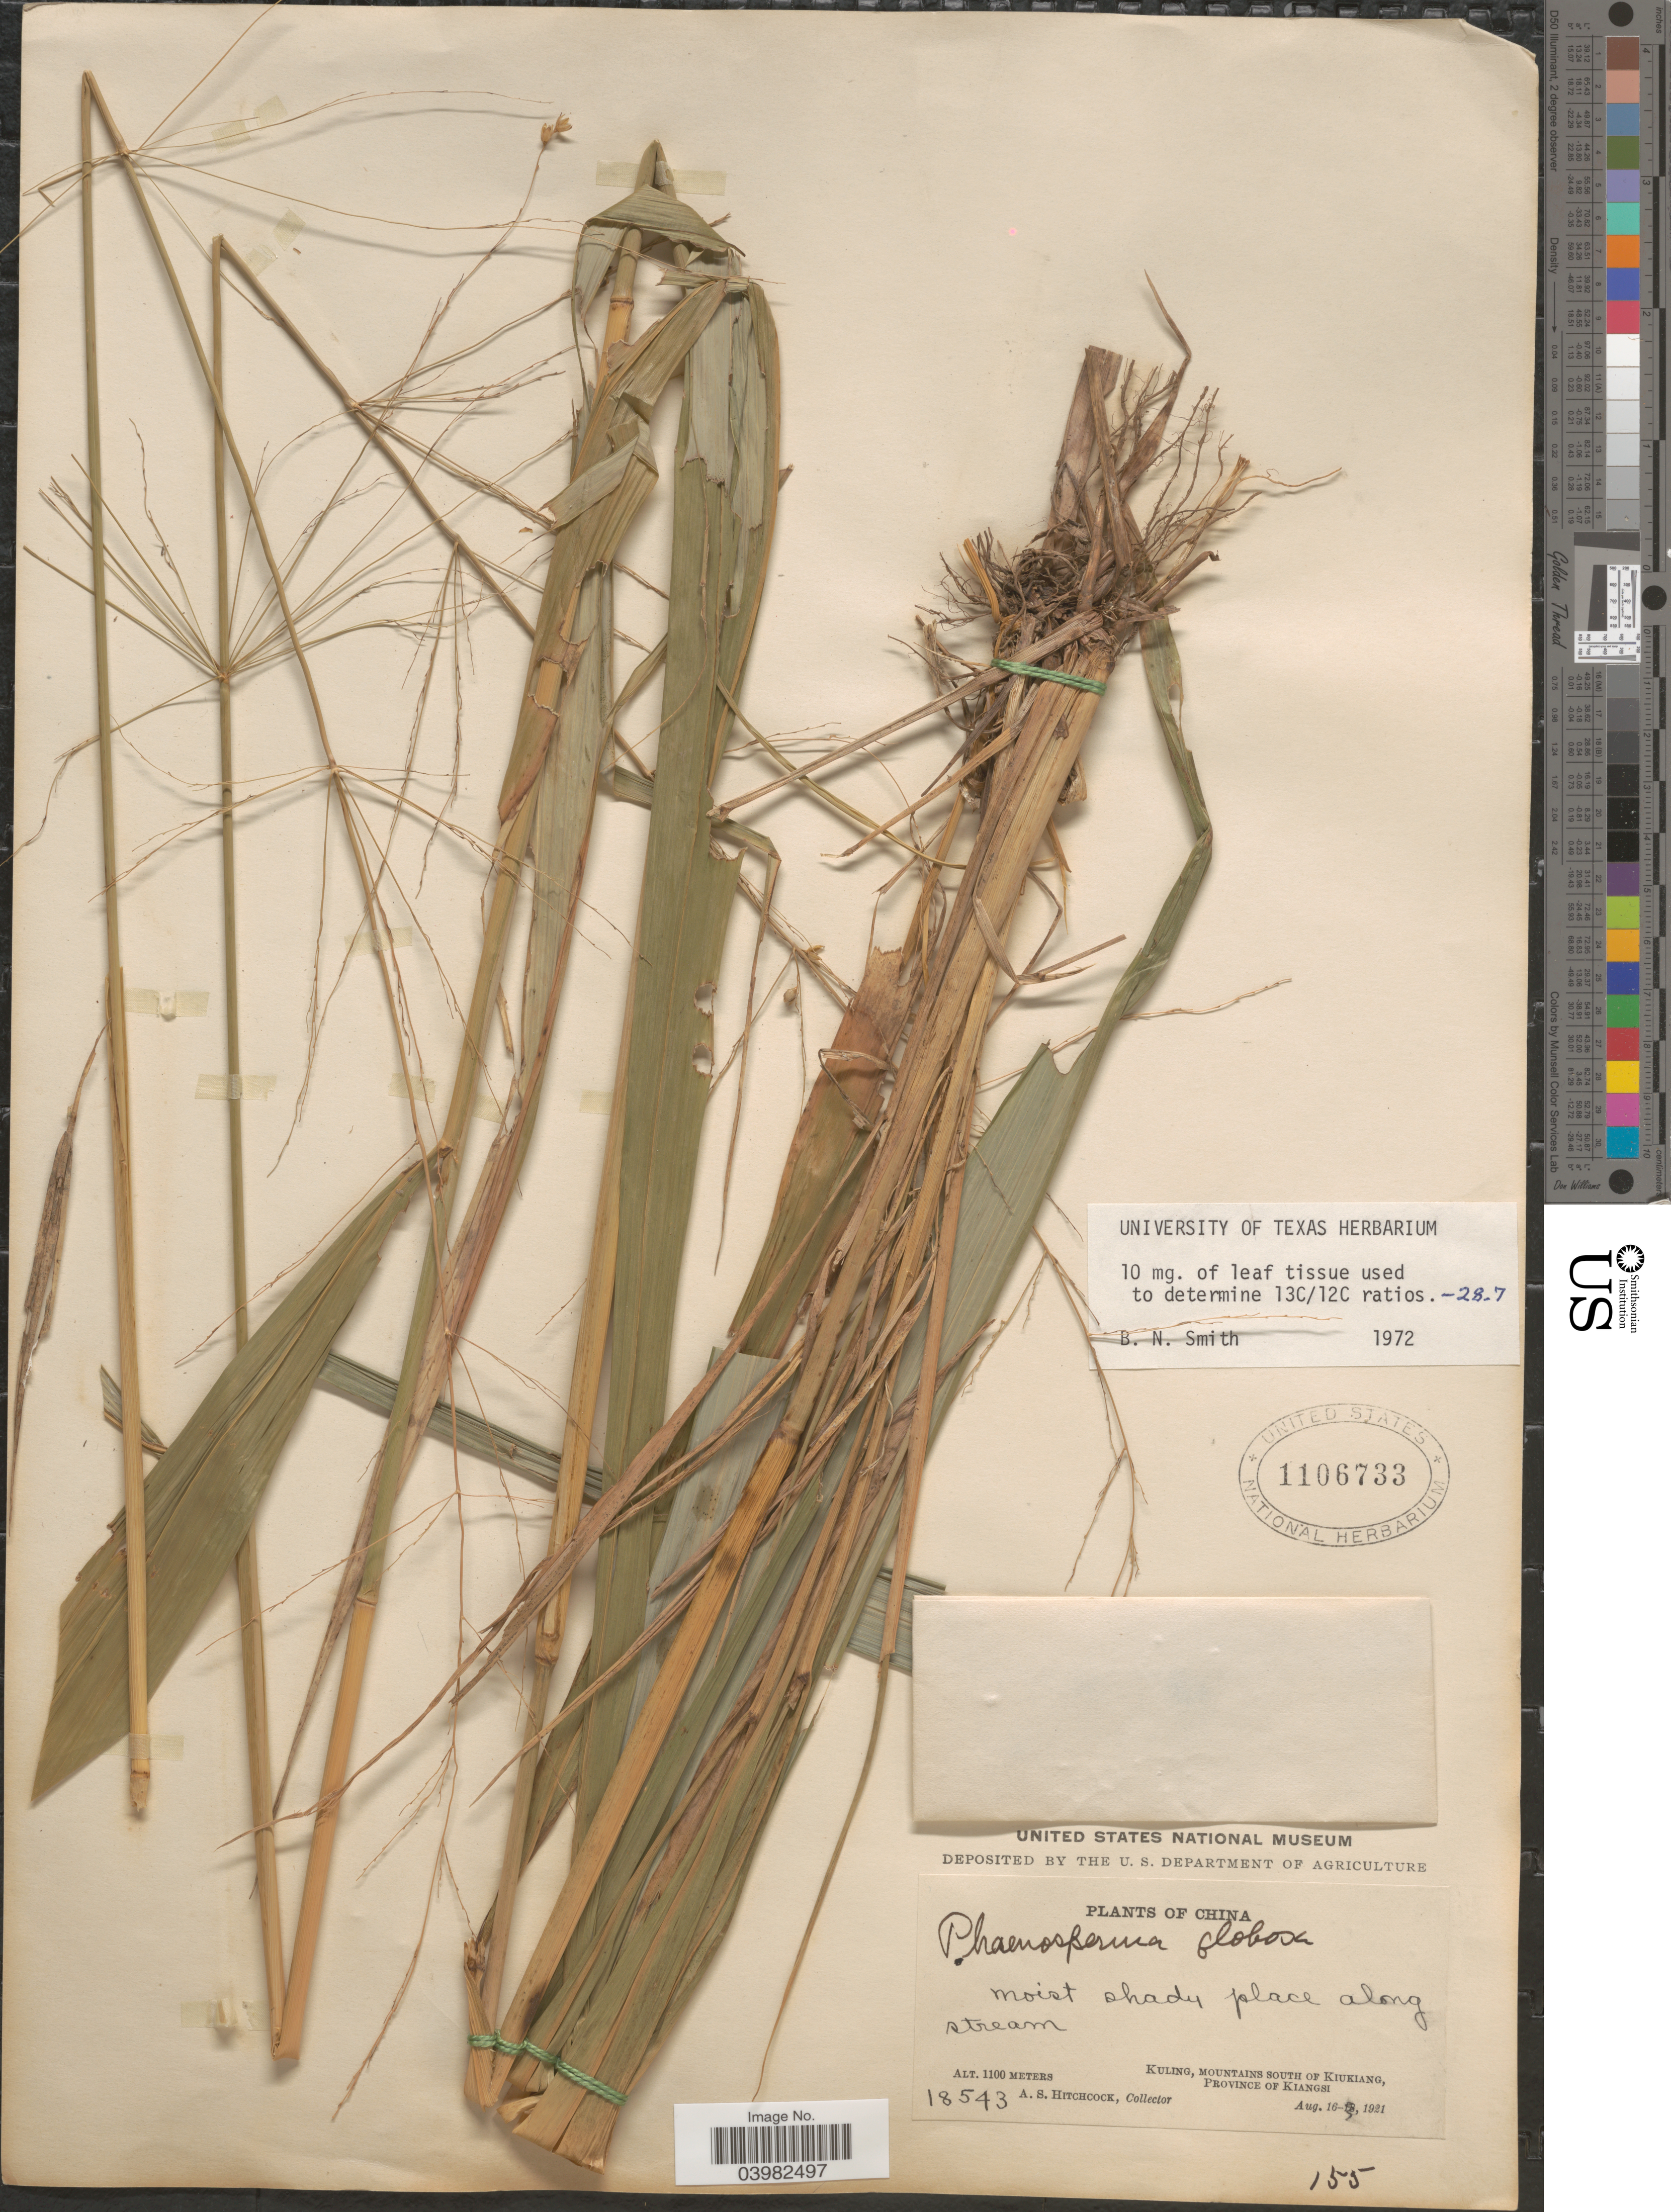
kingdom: Plantae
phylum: Tracheophyta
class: Liliopsida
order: Poales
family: Poaceae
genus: Phaenosperma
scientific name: Phaenosperma globosum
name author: Munro ex Benth.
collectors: A. S. Hitchcock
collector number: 18543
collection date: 1921-08-16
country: China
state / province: Jiangxi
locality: Kuling, Mountains South of Kiukiang, Province of Kiangsi.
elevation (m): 1100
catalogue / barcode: US 1106733